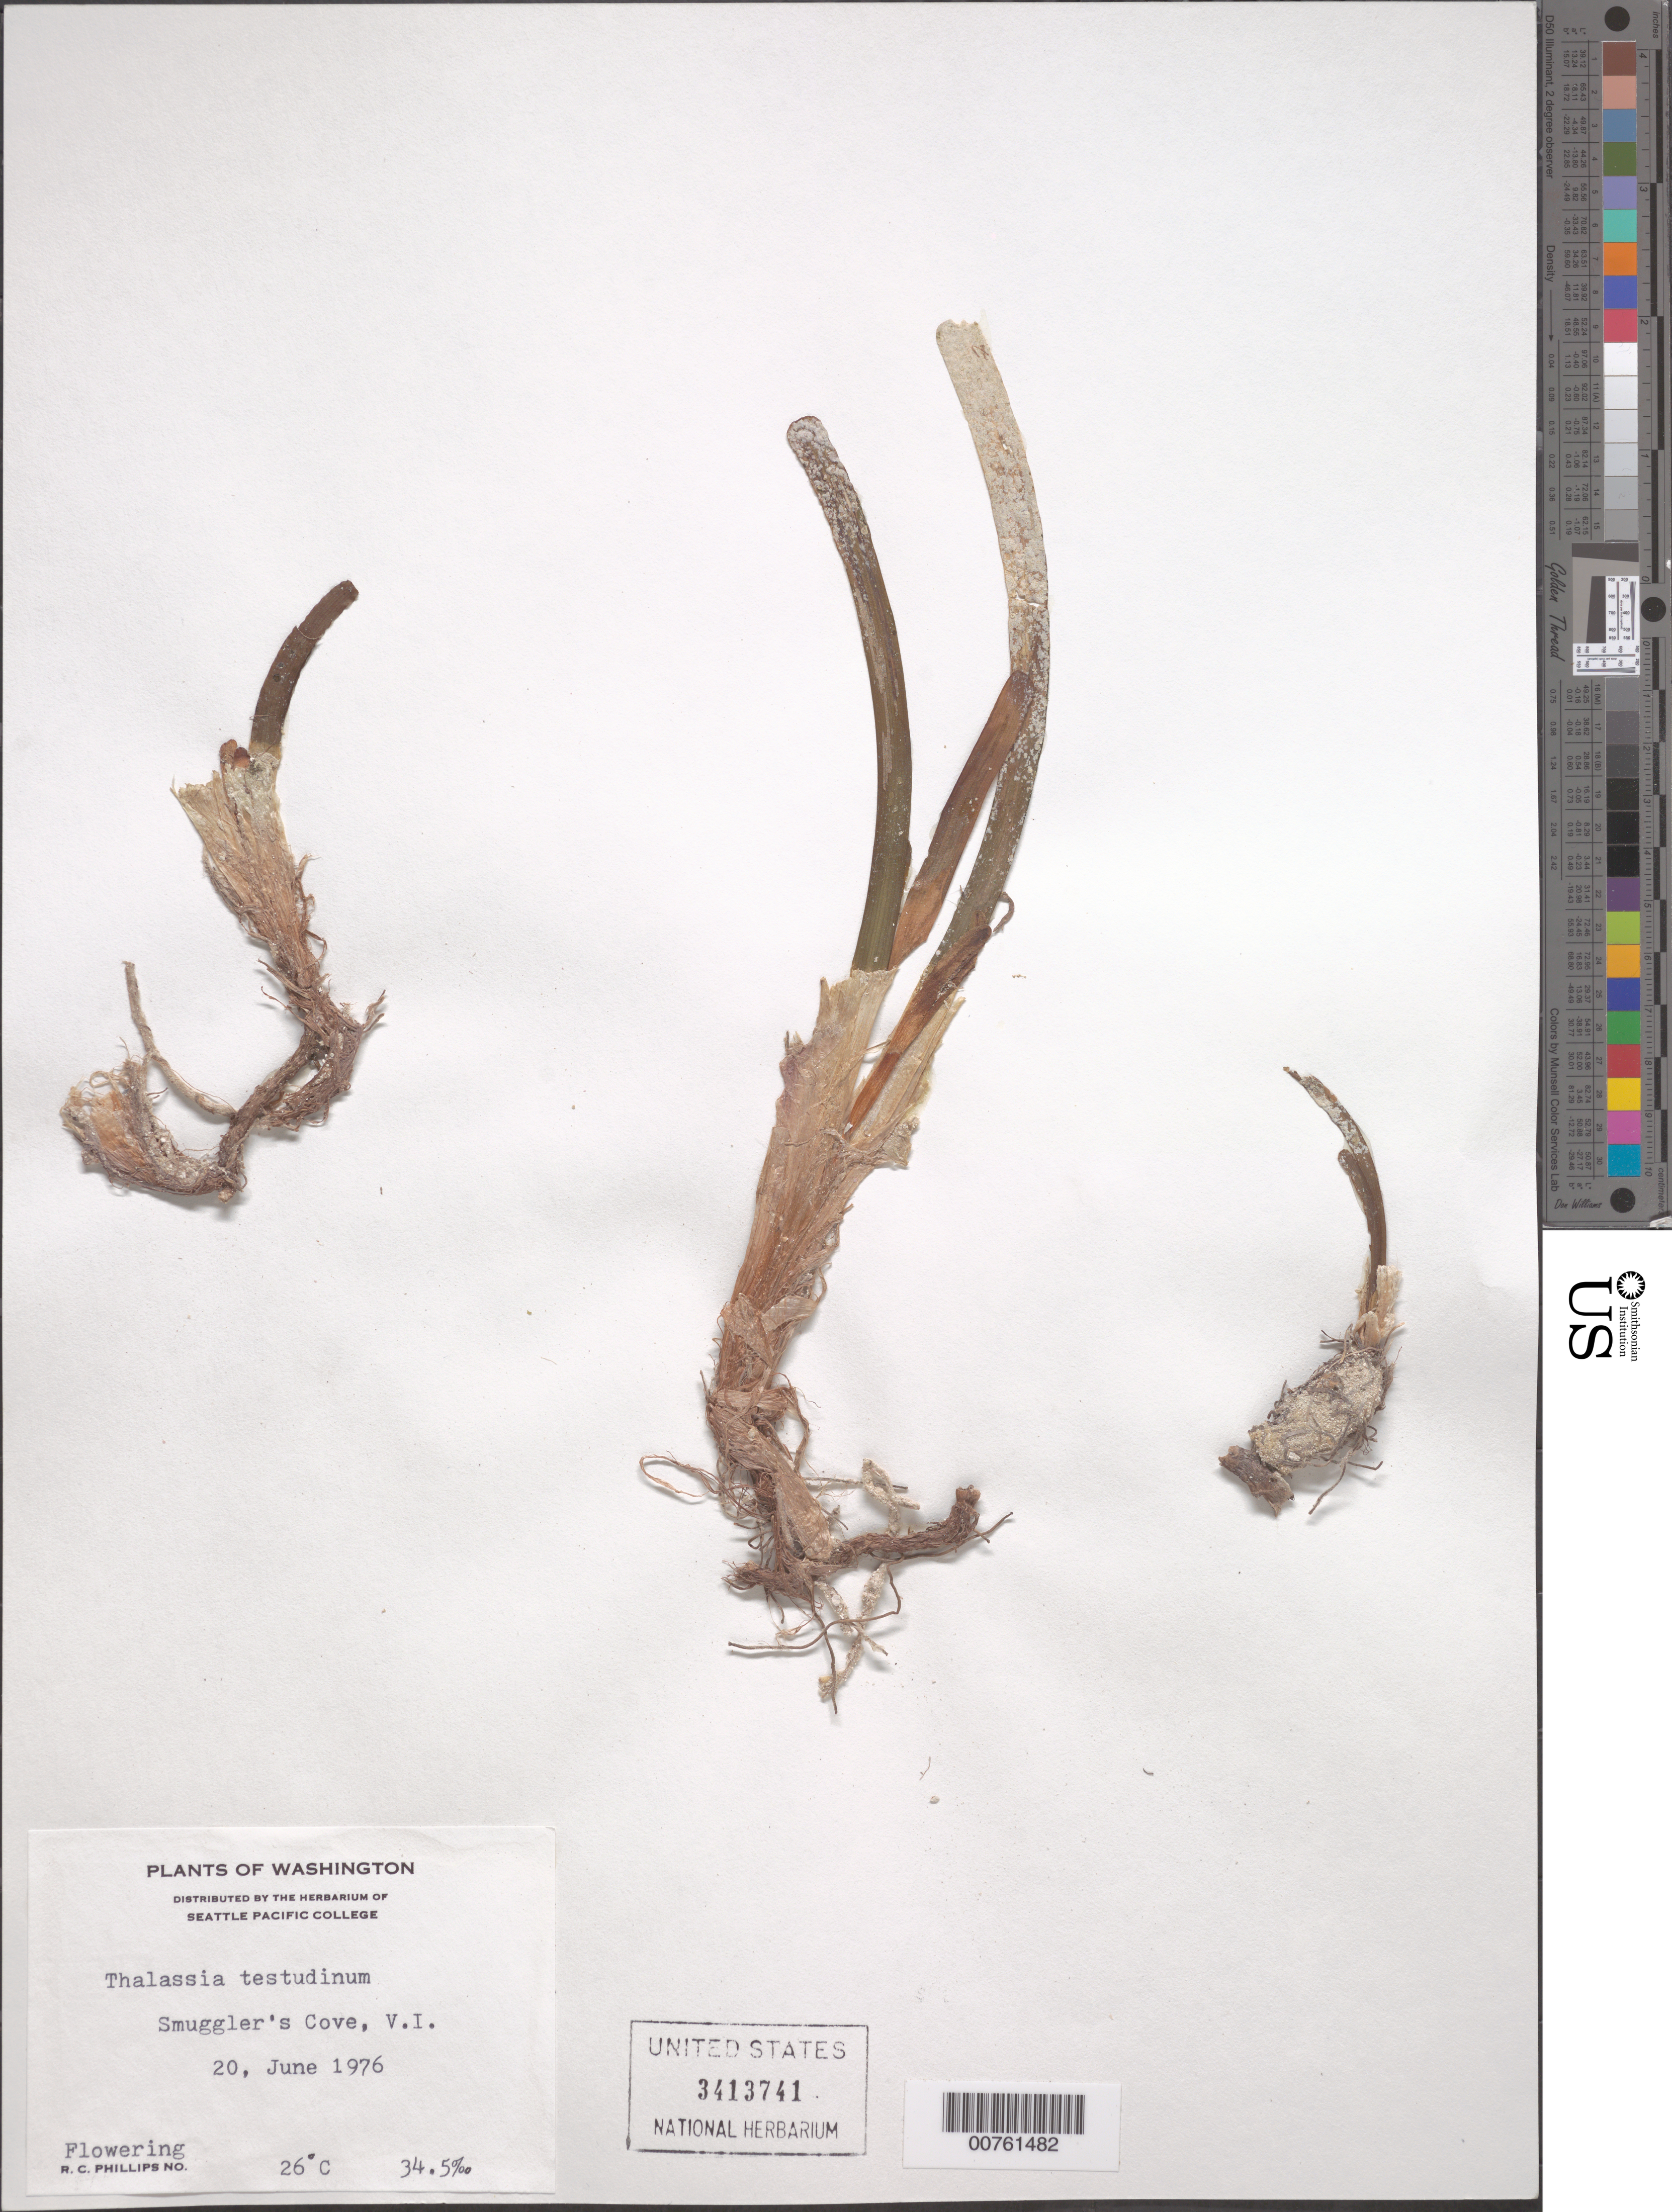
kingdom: Plantae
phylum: Tracheophyta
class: Liliopsida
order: Alismatales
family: Hydrocharitaceae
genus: Thalassia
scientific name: Thalassia testudinum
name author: Banks & Sol. ex K.D. Koenig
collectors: R. C. Phillips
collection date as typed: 20 Jun 1976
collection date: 1976-06-20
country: U.S. Virgin Islands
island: St. Croix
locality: Smuggler's Cove.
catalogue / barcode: US 3413741